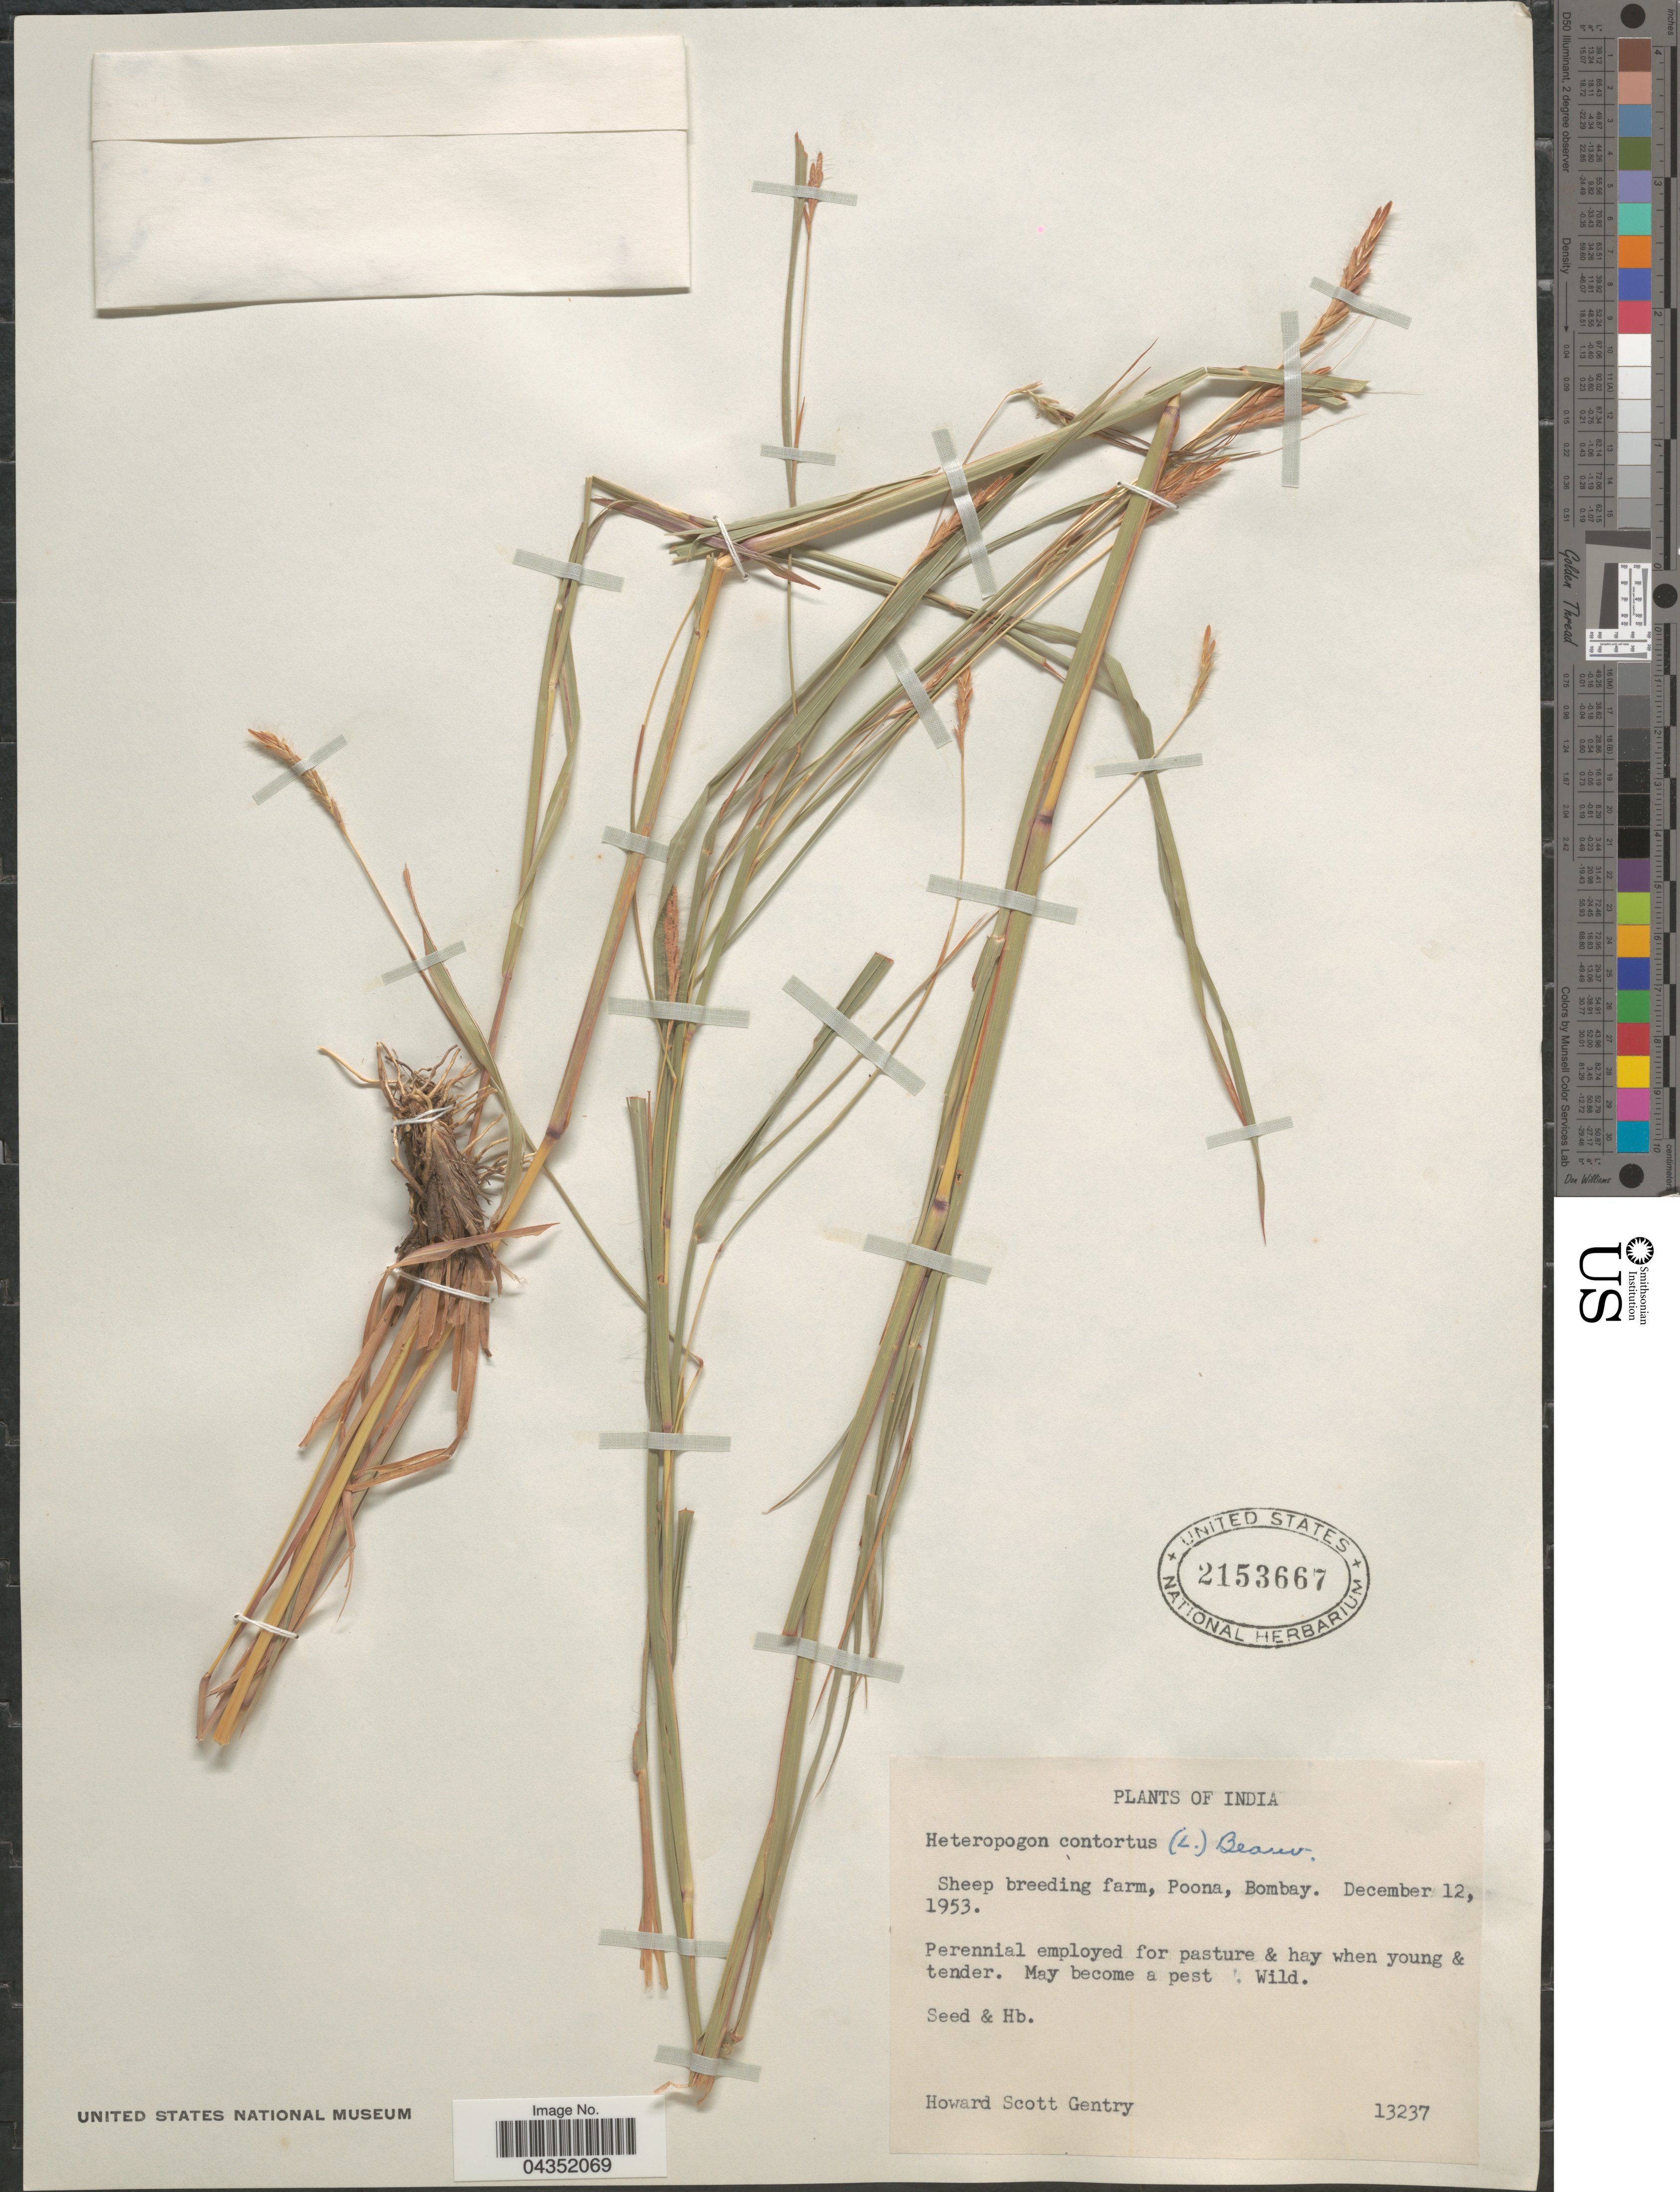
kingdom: Plantae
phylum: Tracheophyta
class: Liliopsida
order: Poales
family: Poaceae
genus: Heteropogon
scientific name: Heteropogon contortus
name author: (L.) P. Beauv. ex Roem. & Schult.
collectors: H. S. Gentry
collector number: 13237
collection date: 1953-12-12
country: India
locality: Sheep breeding farm, Poona, Bombay.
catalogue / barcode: US 2153667